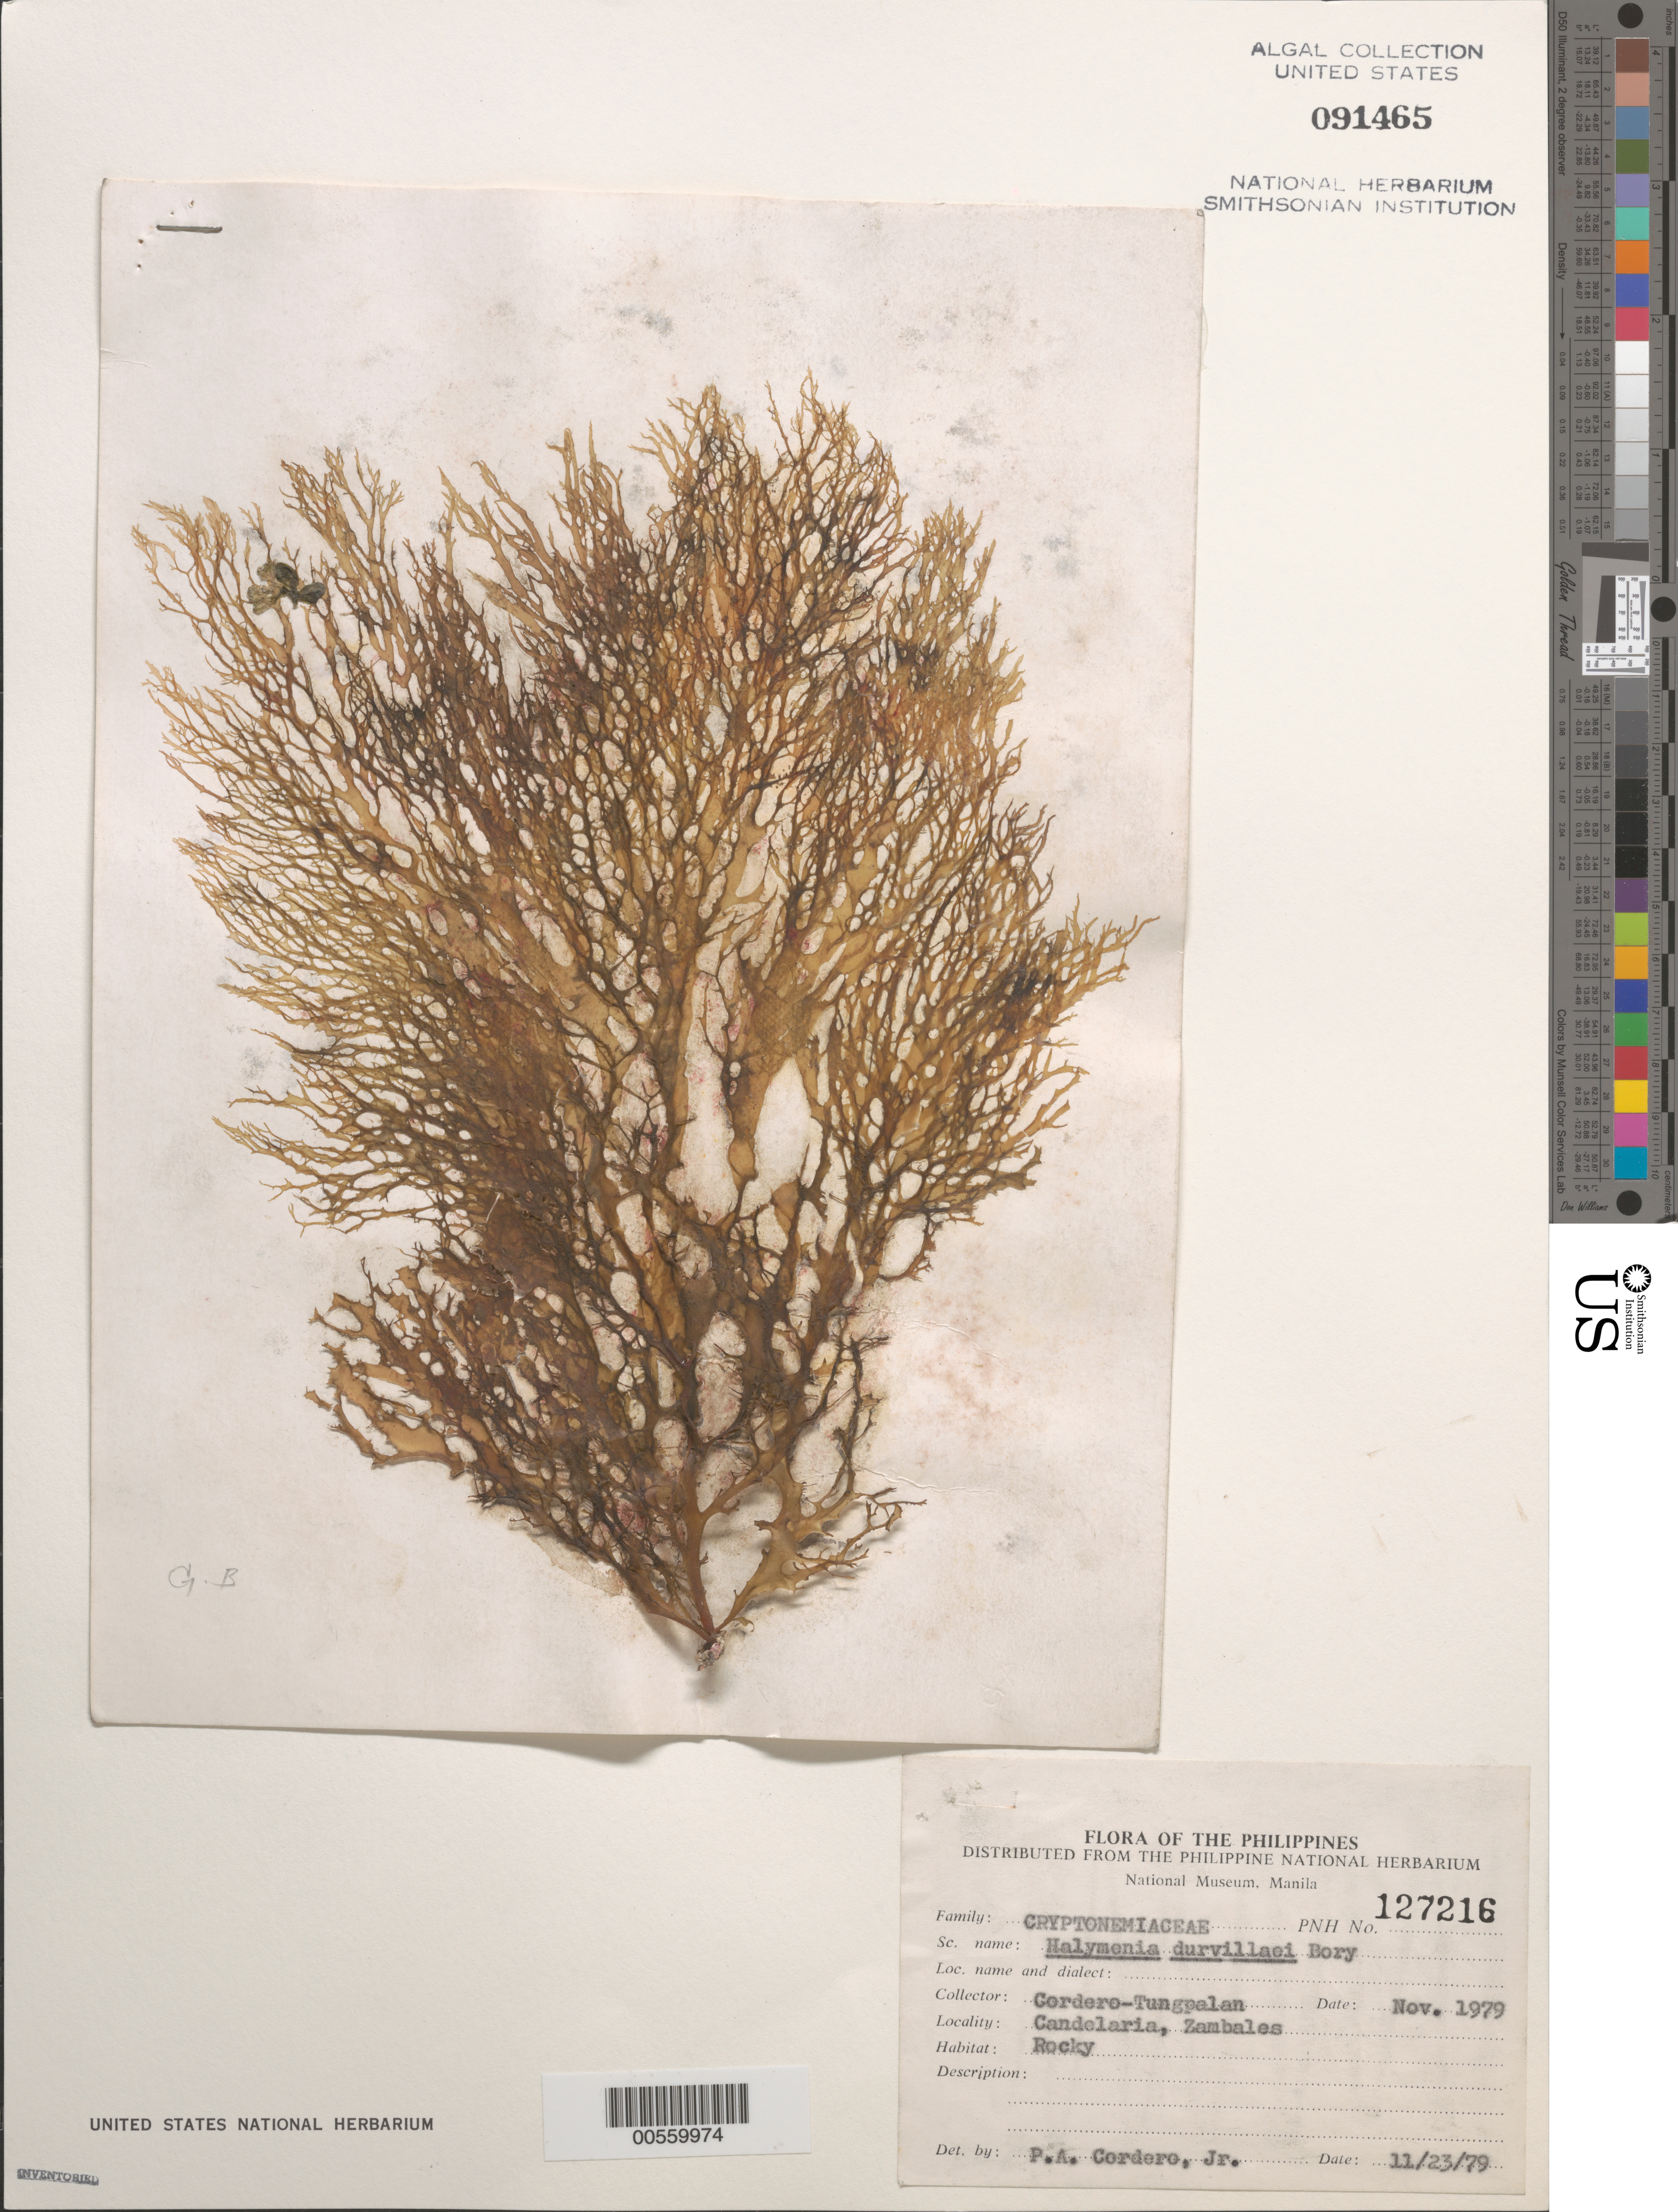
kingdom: Plantae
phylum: Rhodophyta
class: Florideophyceae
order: Halymeniales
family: Halymeniaceae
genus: Halymenia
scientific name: Halymenia durvillaei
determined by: Cordero, P. A., Jr.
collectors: P. A. Cordero & A. Tungpalan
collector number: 127216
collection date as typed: Nov 1979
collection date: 1979-11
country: Philippines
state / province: Central Luzon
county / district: Zambales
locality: Candelaria, zambales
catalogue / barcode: US 91465